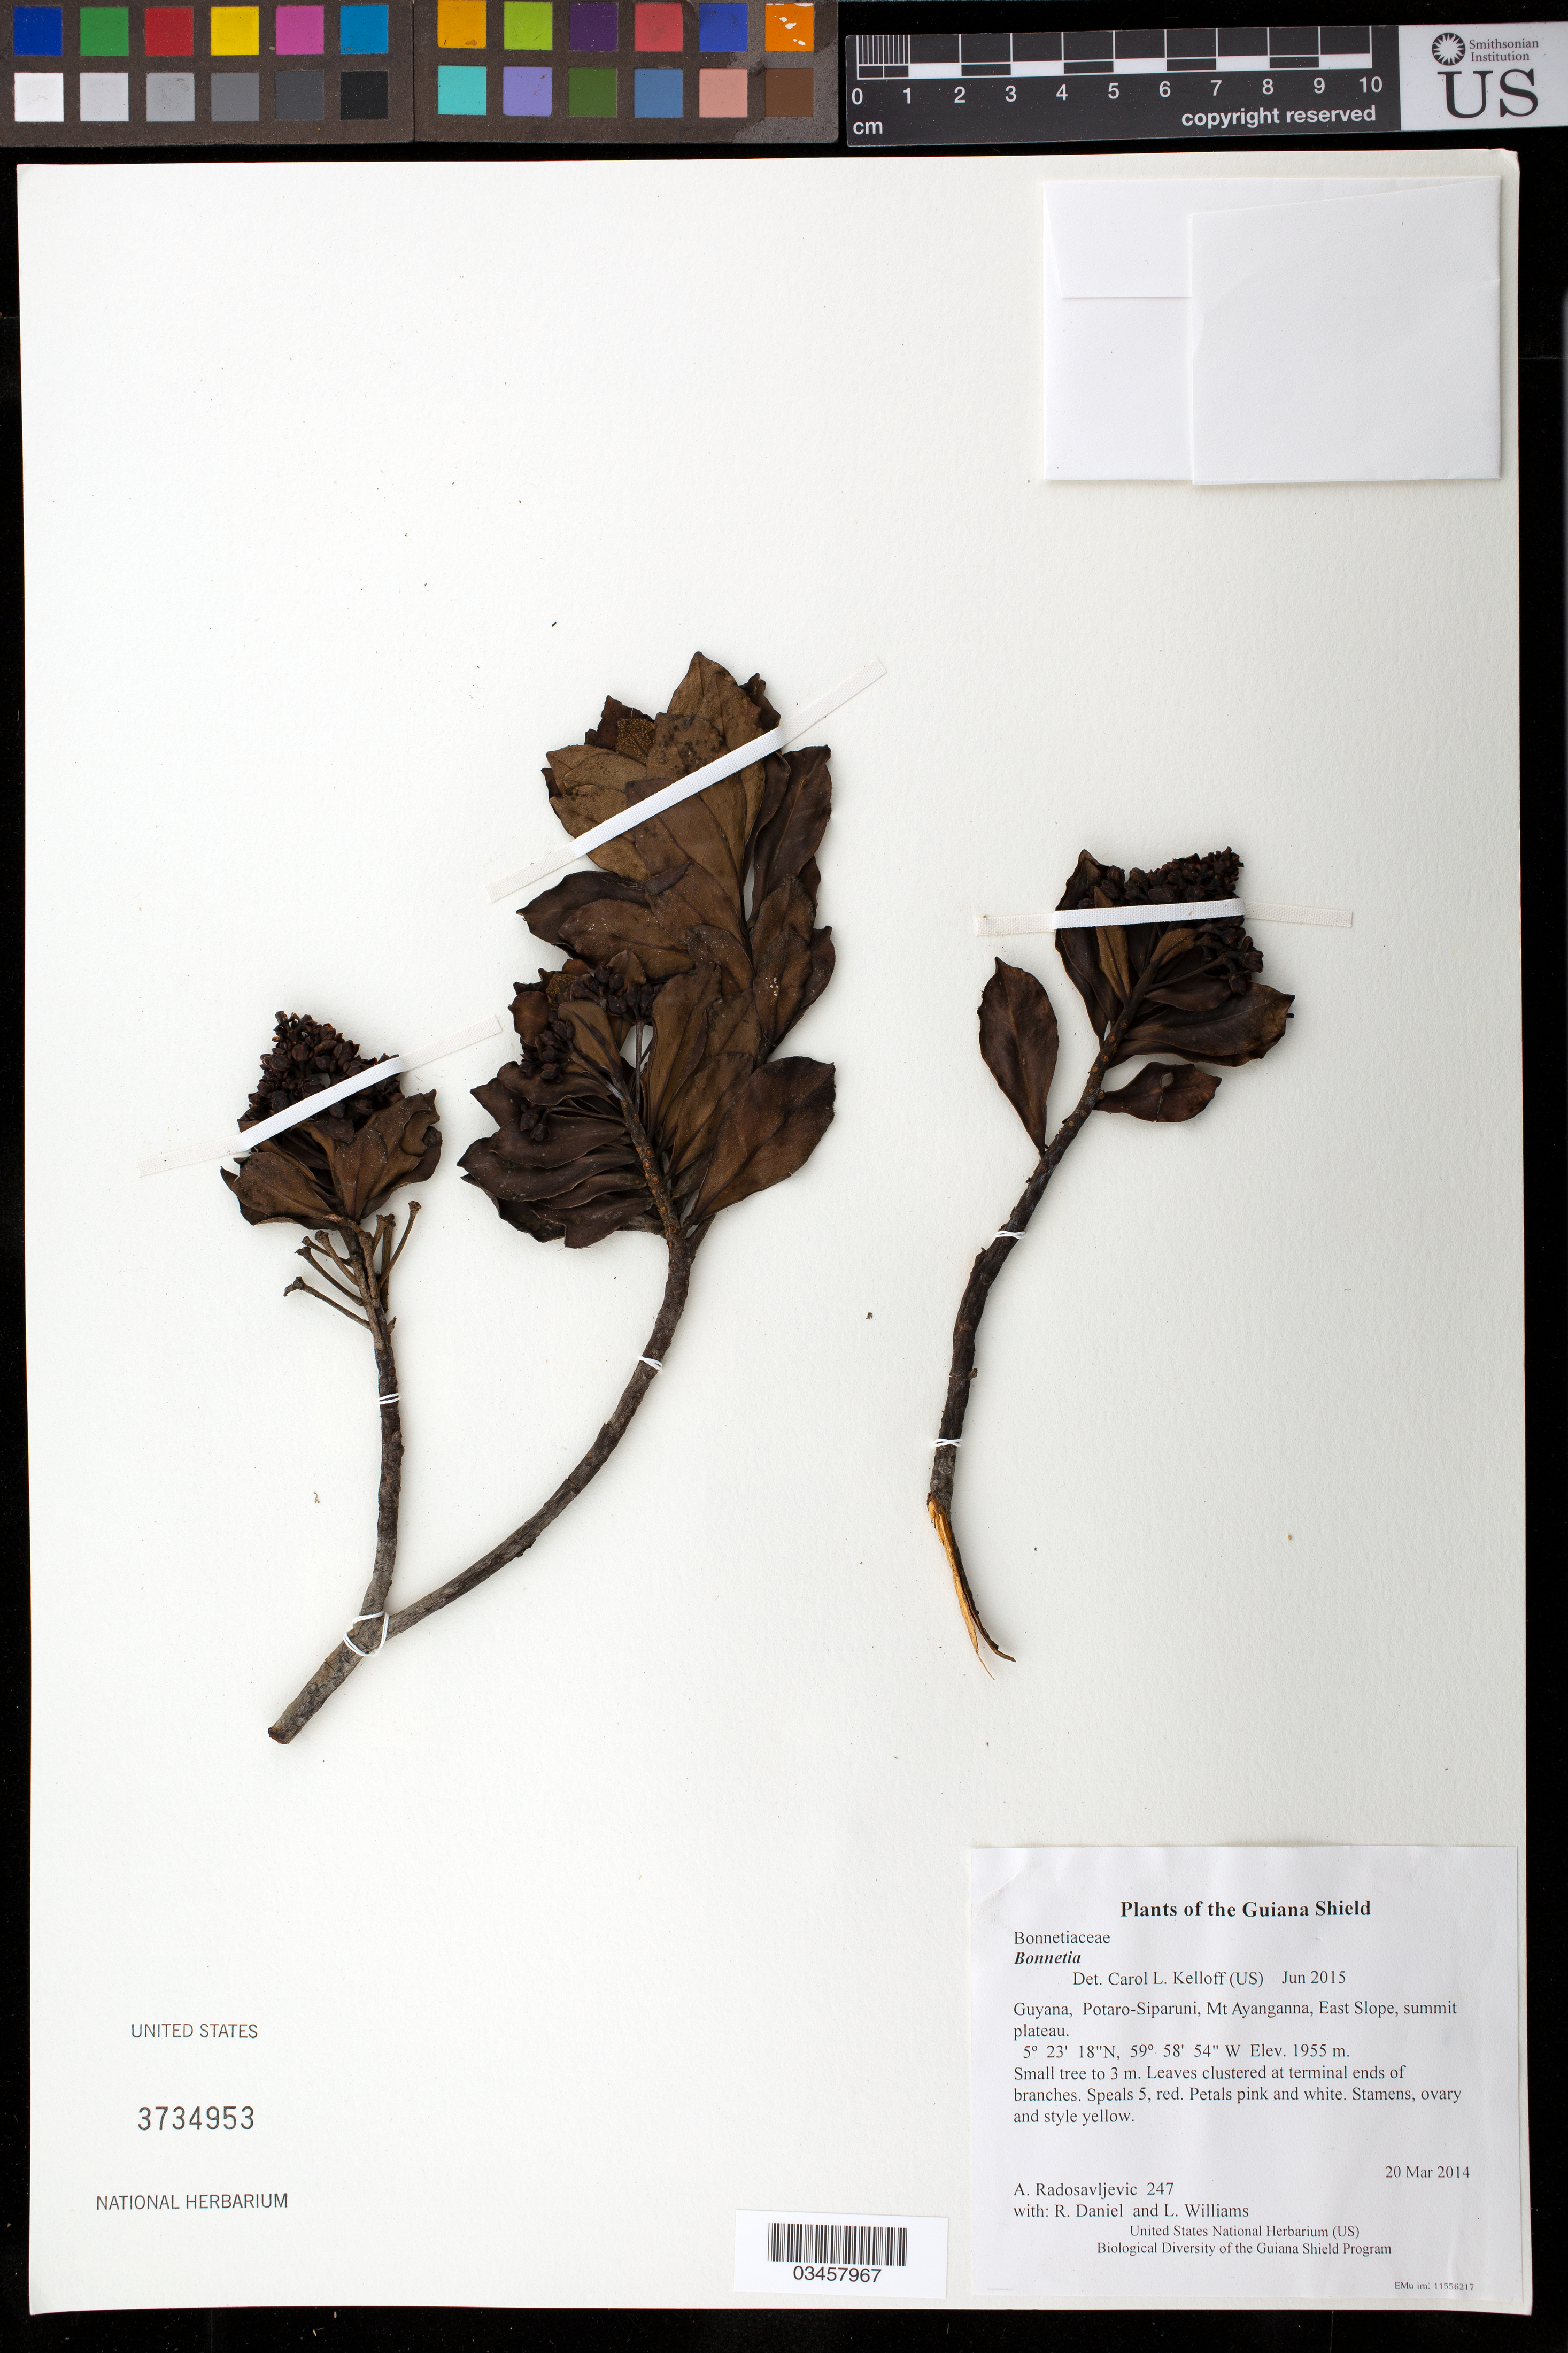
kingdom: Plantae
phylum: Tracheophyta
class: Magnoliopsida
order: Malpighiales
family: Bonnetiaceae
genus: Bonnetia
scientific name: Bonnetia sp.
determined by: Kelloff, Carol L., (US), Smithsonian Institution - National Museum of Natural History (UNITED STATES)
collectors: A. Radosavljevic, R. Daniel & L. Williams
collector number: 247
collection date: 2014-03-20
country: Guyana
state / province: Potaro-Siparuni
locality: Mt Ayanganna, East Slope, summit plateau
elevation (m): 1955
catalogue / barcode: US 3734953